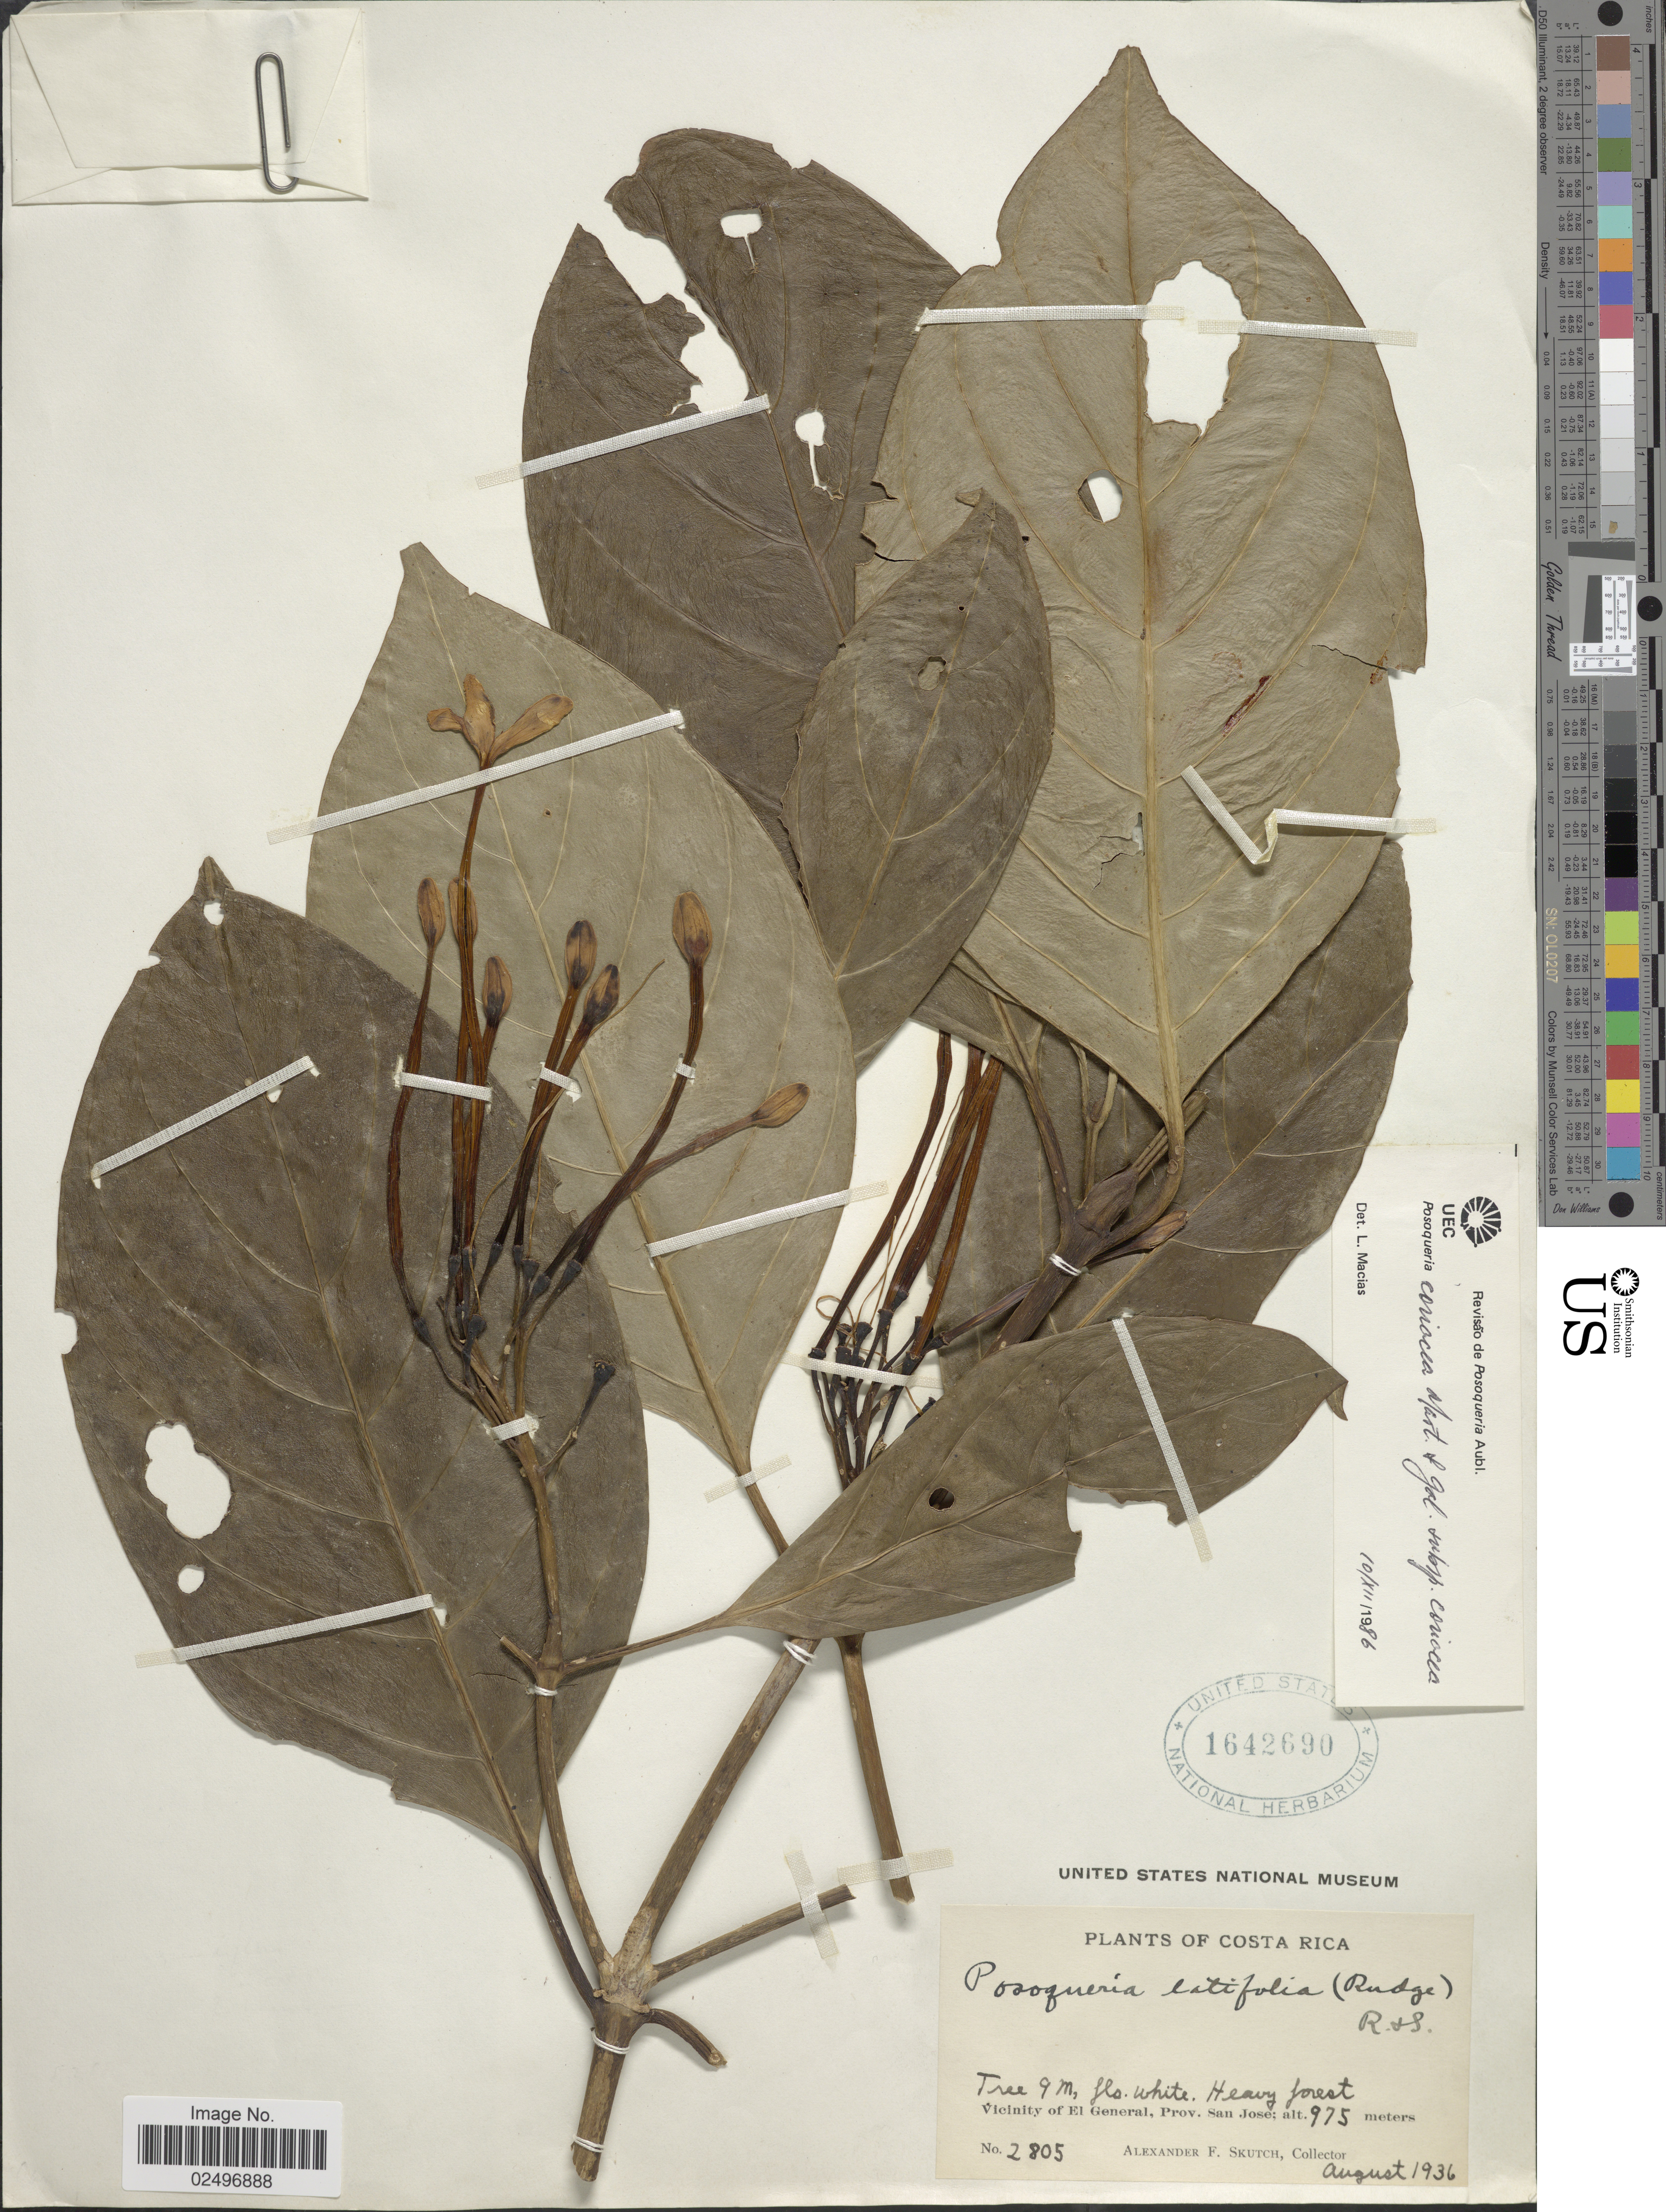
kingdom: Plantae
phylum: Tracheophyta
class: Magnoliopsida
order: Gentianales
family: Rubiaceae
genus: Posoqueria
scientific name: Posoqueria coriacea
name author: M. Martens & Galeotti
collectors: A. F. Skutch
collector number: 2805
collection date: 1936-08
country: Costa Rica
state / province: San José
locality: Heavy forest, Vicinity of El General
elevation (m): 975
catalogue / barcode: US 1642690